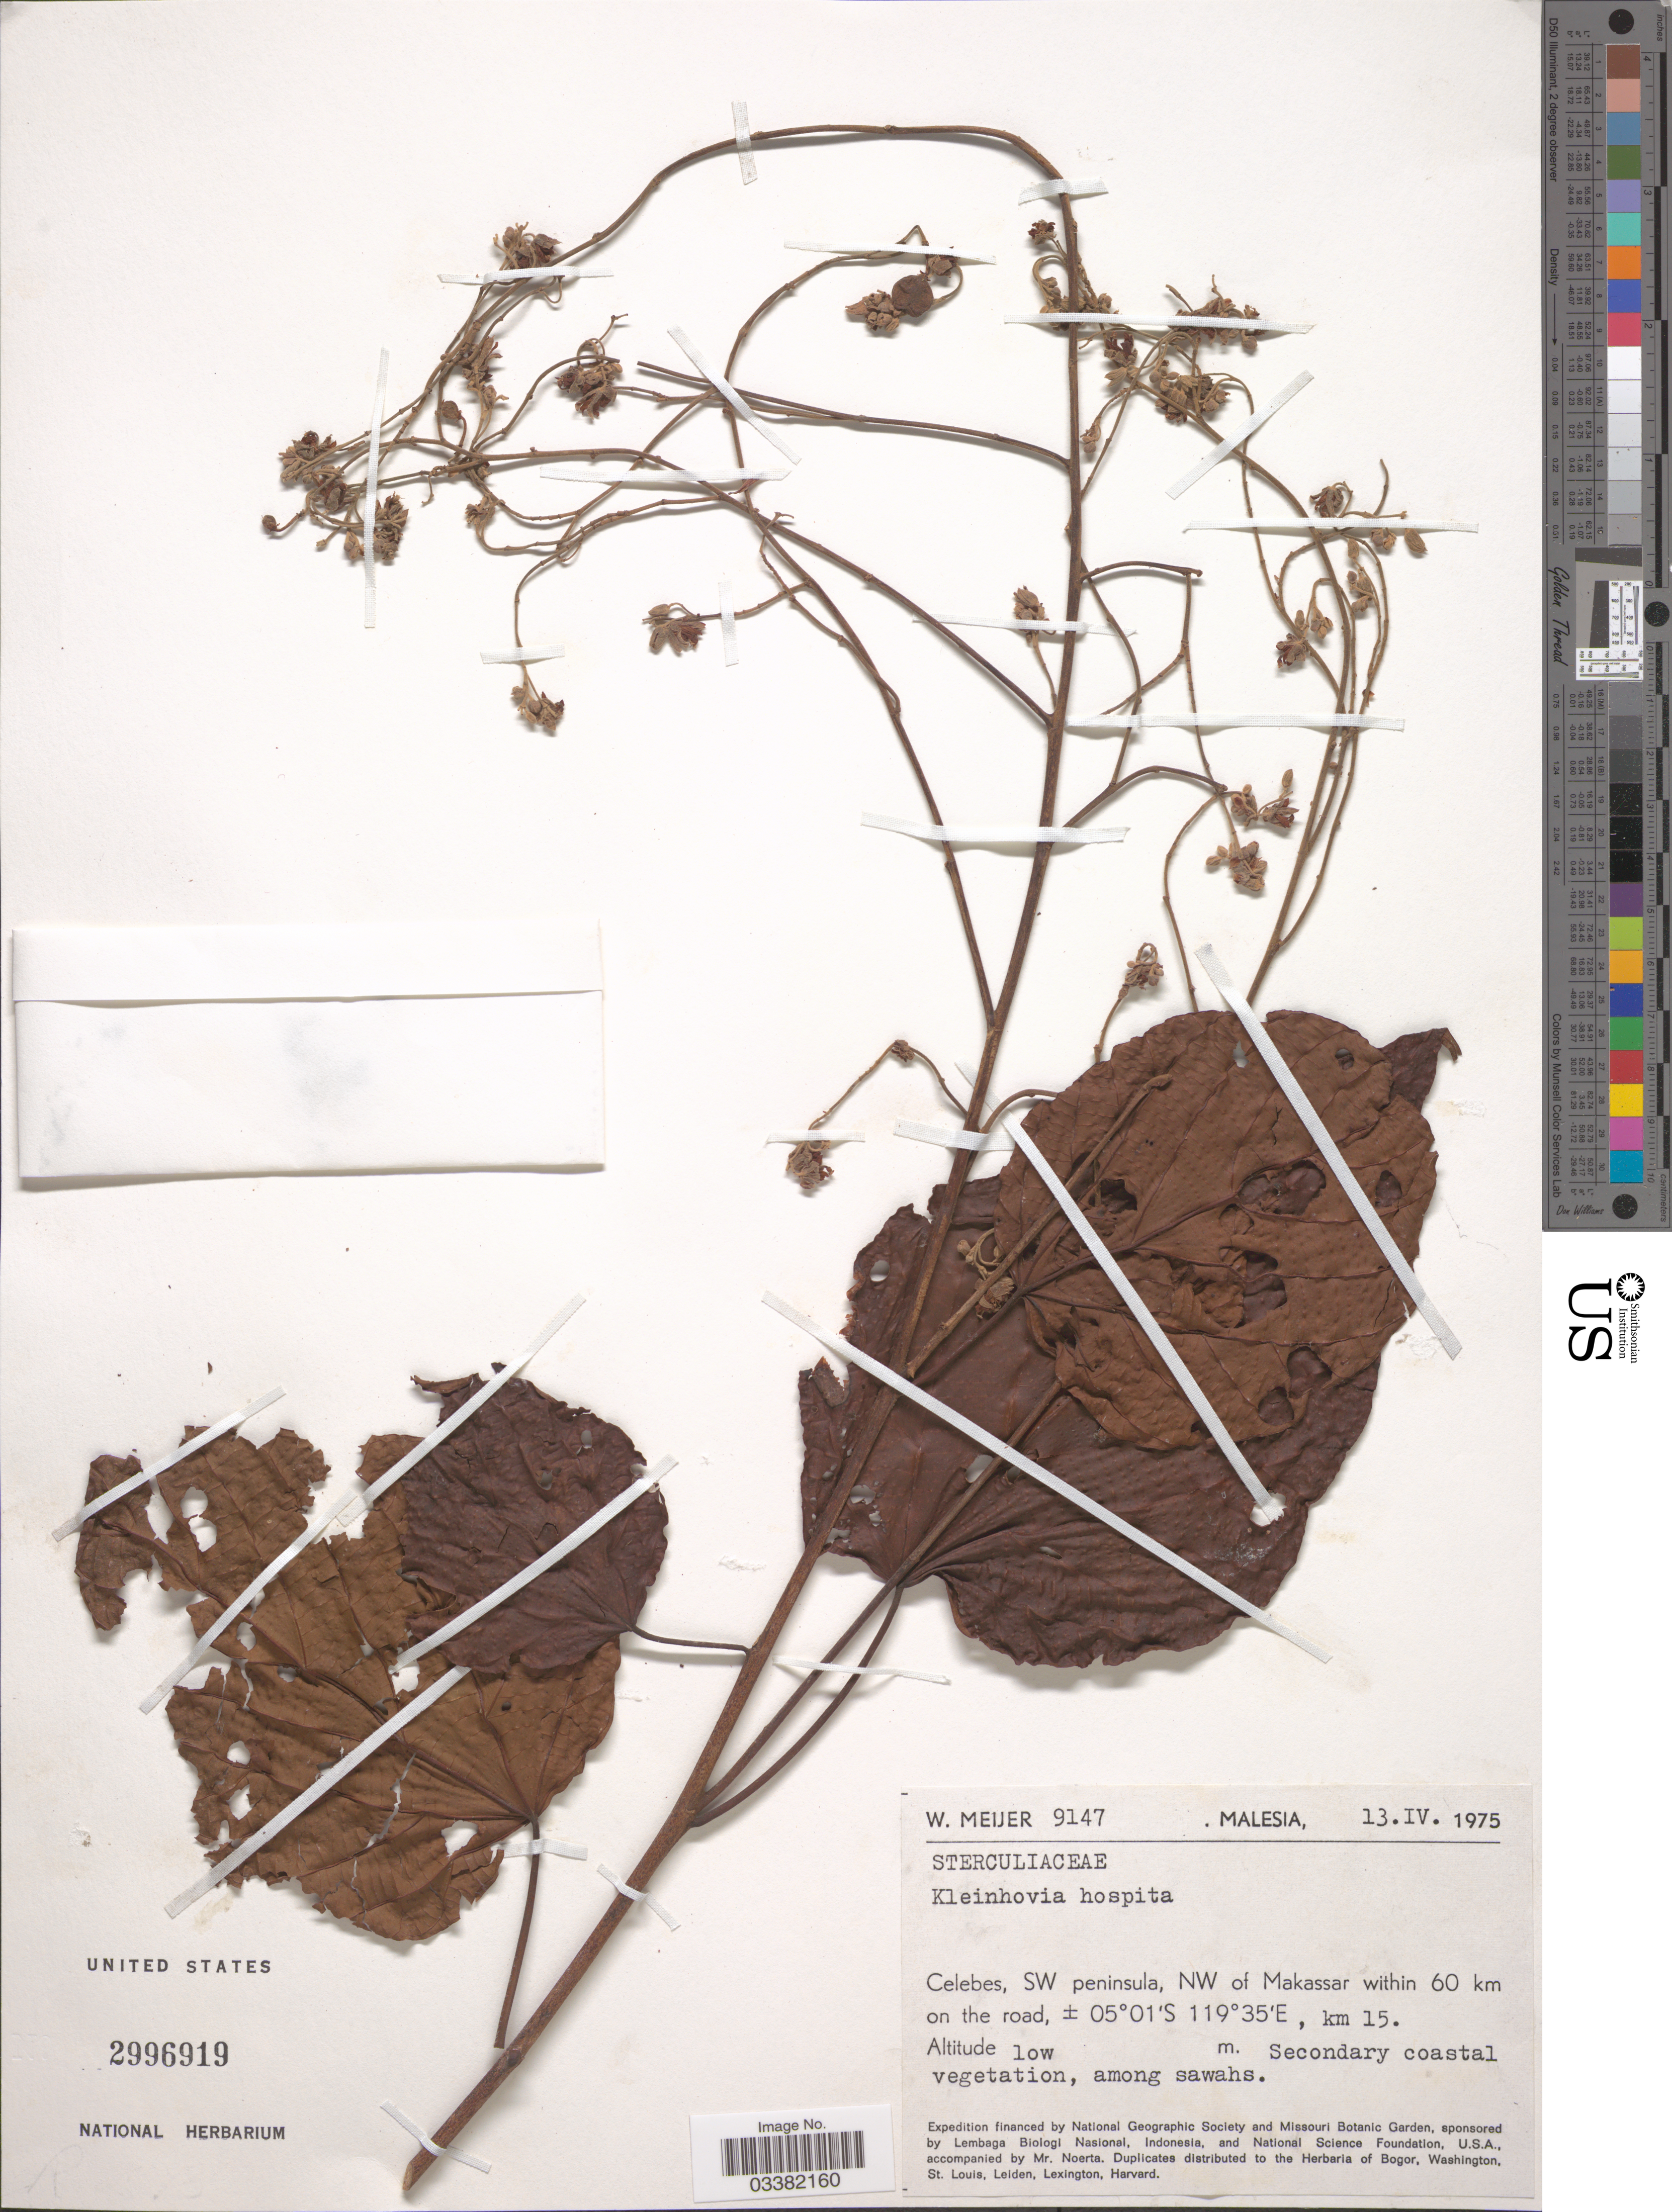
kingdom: Plantae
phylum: Tracheophyta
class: Magnoliopsida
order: Malvales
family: Malvaceae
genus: Kleinhovia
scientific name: Kleinhovia hospita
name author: L.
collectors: W. Meijer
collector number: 9147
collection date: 1975-04-13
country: Malaysia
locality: Malesia. Celebes, SW peninsula, NW of Makassar within 60 km on the road, km 15.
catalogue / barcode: US 2996919